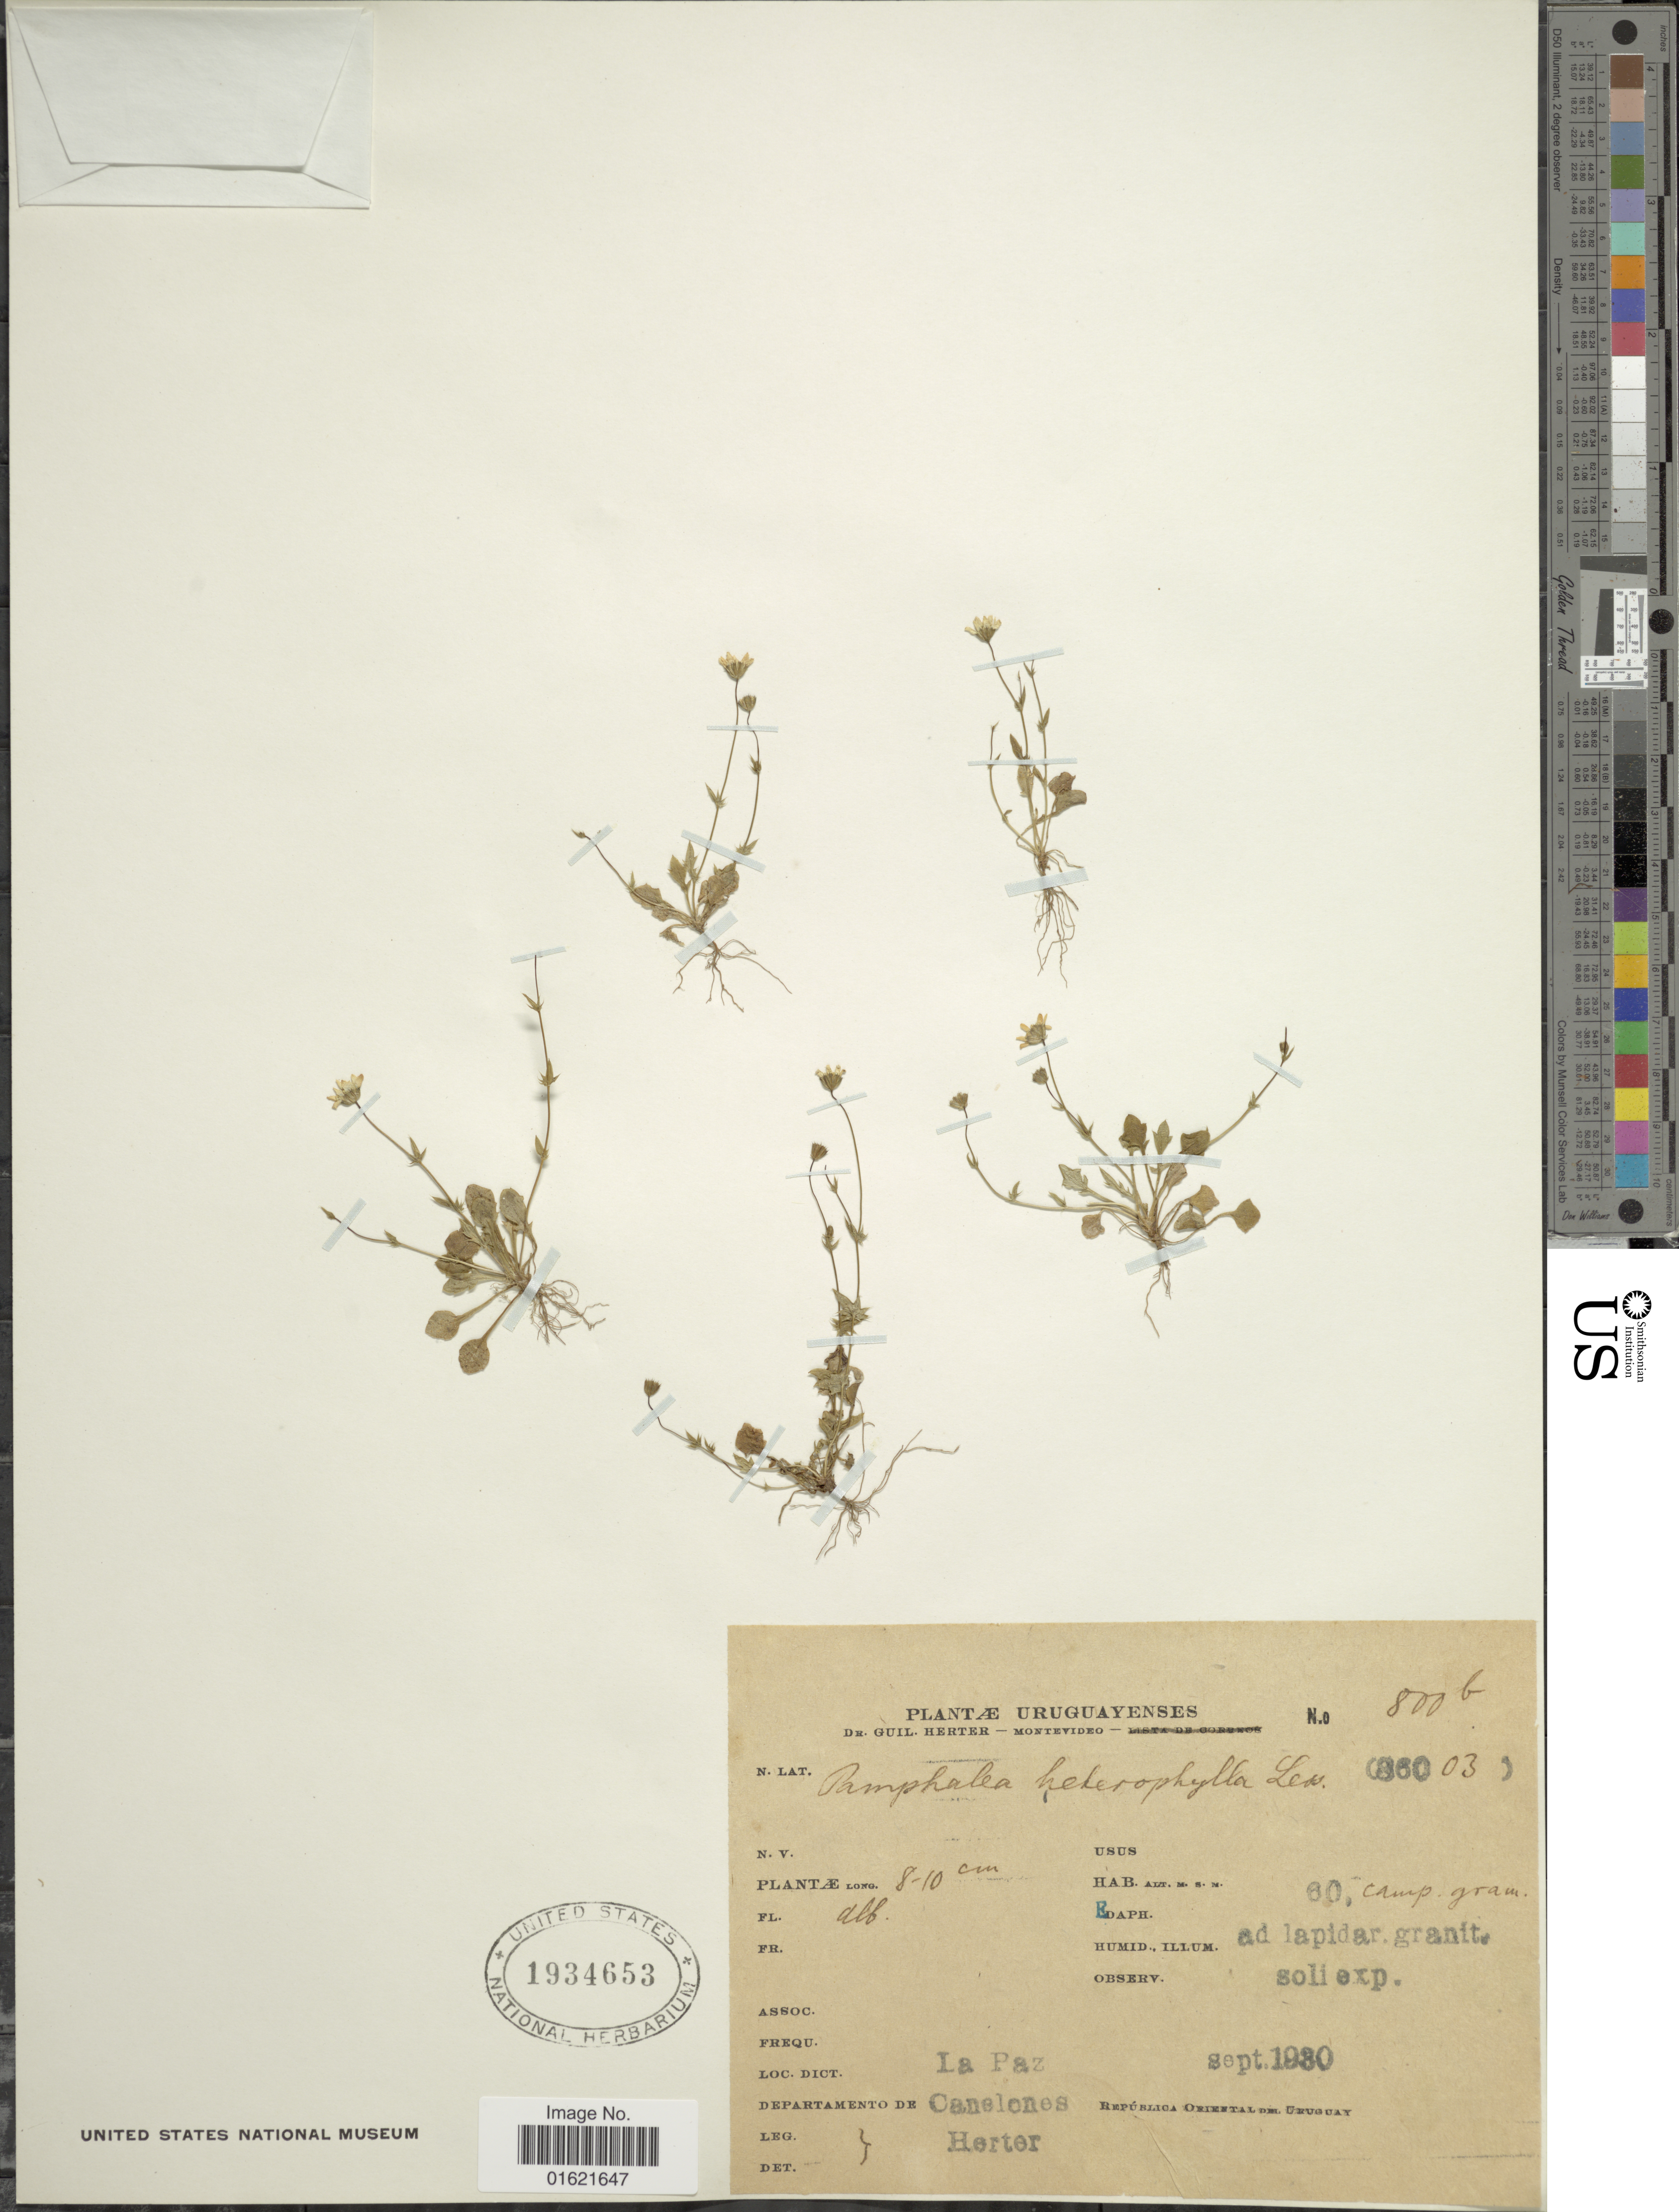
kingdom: Plantae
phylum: Tracheophyta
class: Magnoliopsida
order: Asterales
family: Asteraceae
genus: Panphalea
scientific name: Panphalea heterophylla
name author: Less.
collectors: W. G. Herter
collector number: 800b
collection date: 1930-09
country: Uruguay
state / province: Canelones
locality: La Paz, Canelos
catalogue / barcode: US 1934653